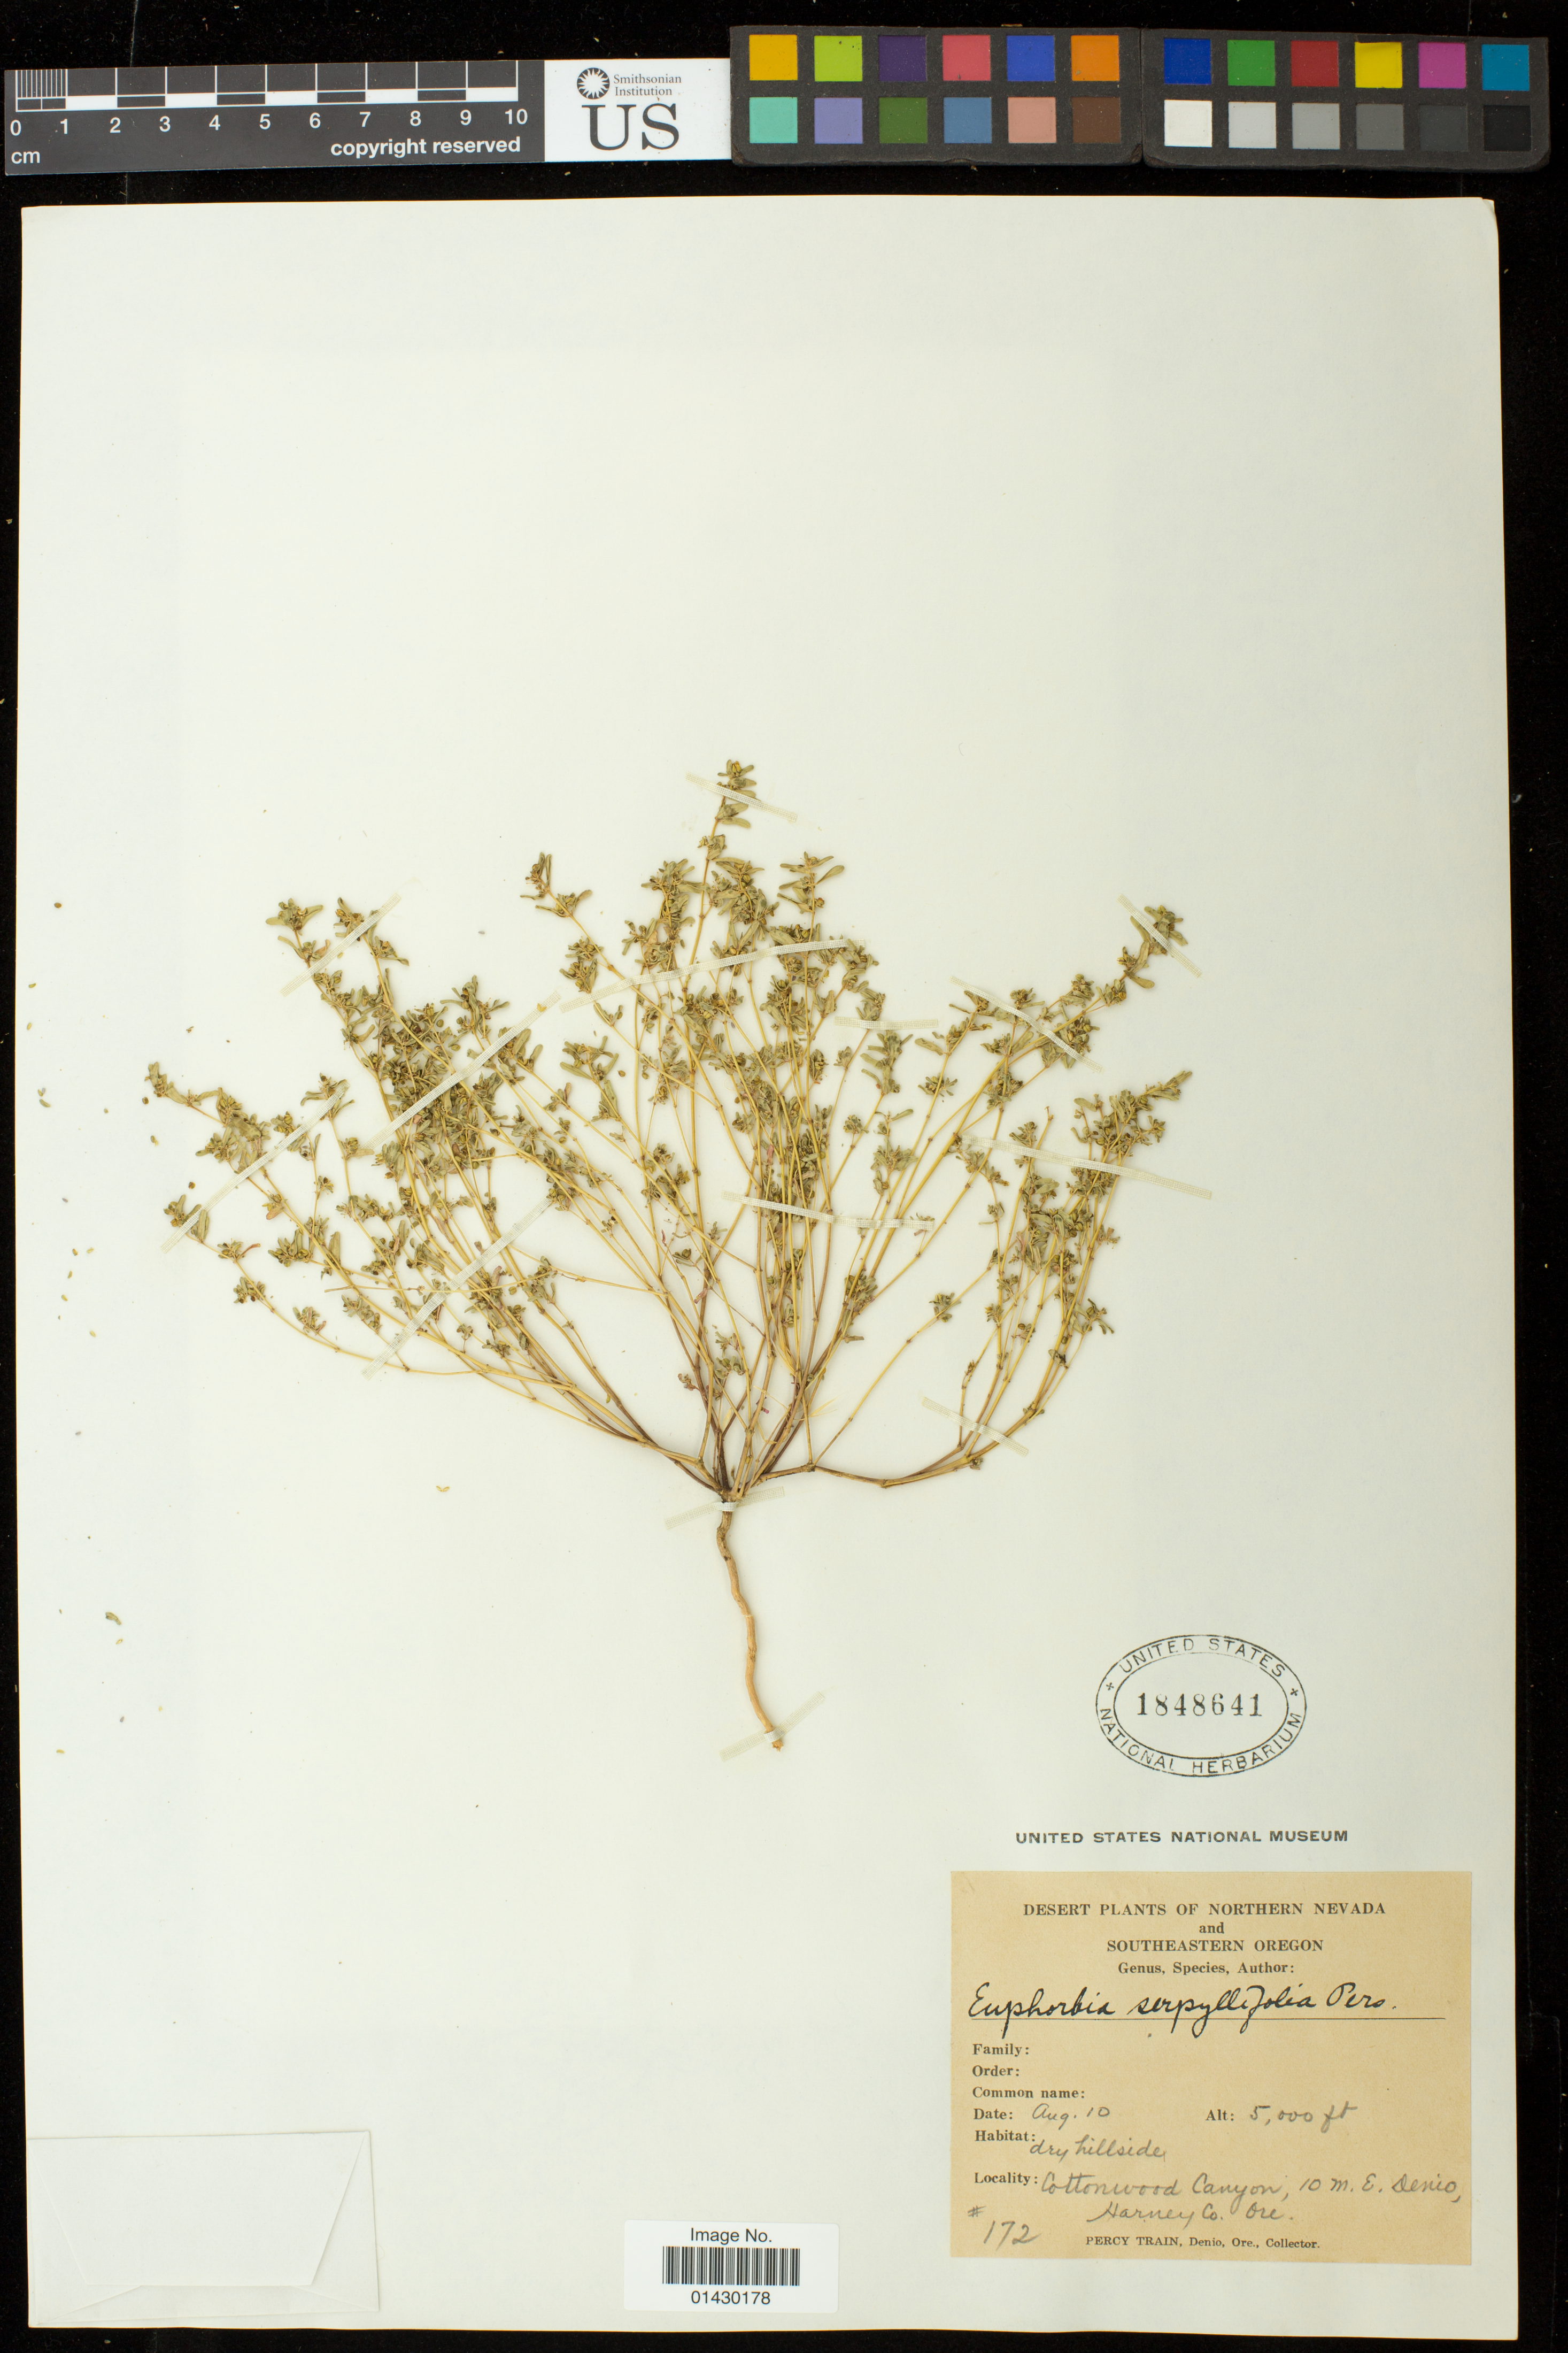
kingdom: Plantae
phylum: Tracheophyta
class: Magnoliopsida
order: Malpighiales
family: Euphorbiaceae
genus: Euphorbia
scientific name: Euphorbia serpillifolia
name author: Pers.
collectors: P. Train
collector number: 172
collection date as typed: Aug 10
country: United States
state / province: Oregon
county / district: Harney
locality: Cottonwood Canyon, 10 m. E. Denio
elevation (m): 1524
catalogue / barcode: US 1848641